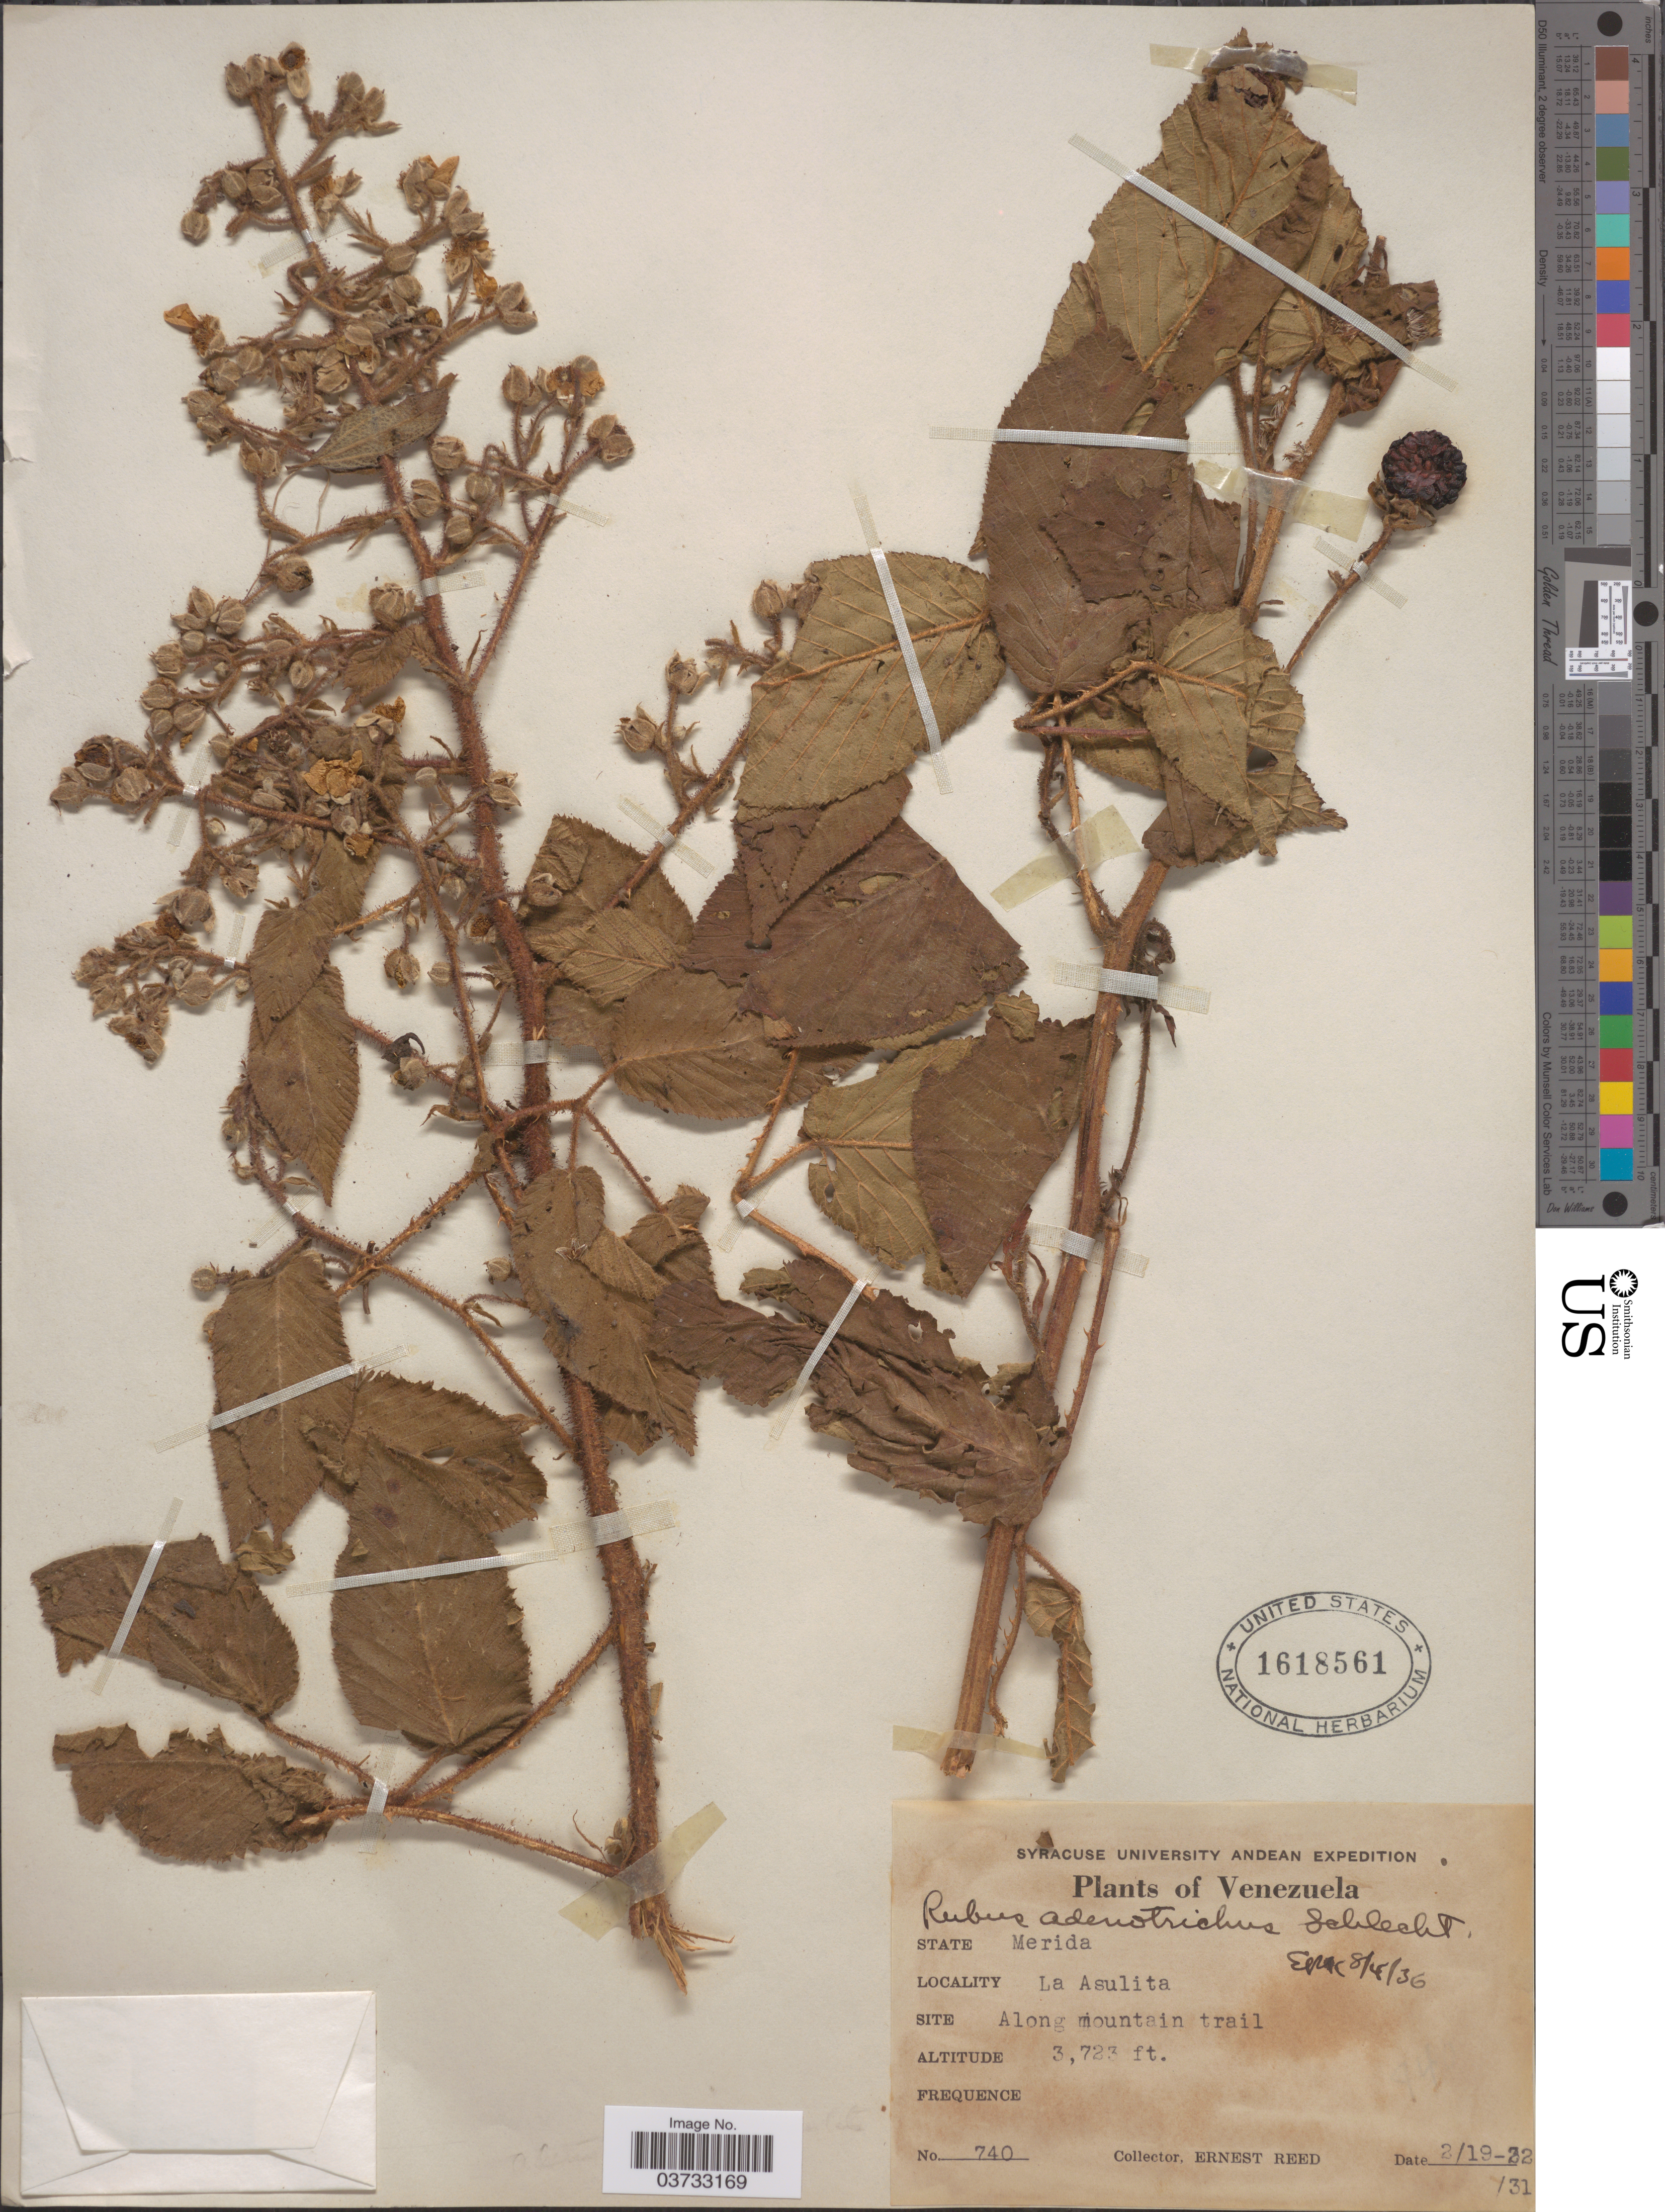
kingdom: Plantae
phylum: Tracheophyta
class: Magnoliopsida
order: Rosales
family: Rosaceae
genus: Rubus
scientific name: Rubus adenotrichos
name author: Schltdl.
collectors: E. Reed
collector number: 740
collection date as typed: Transcribed d/m/y: 19/2/31 to 22/2/31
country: Venezuela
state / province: Merida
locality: La Asulita. Along mountain trail.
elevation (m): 1135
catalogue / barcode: US 1618561